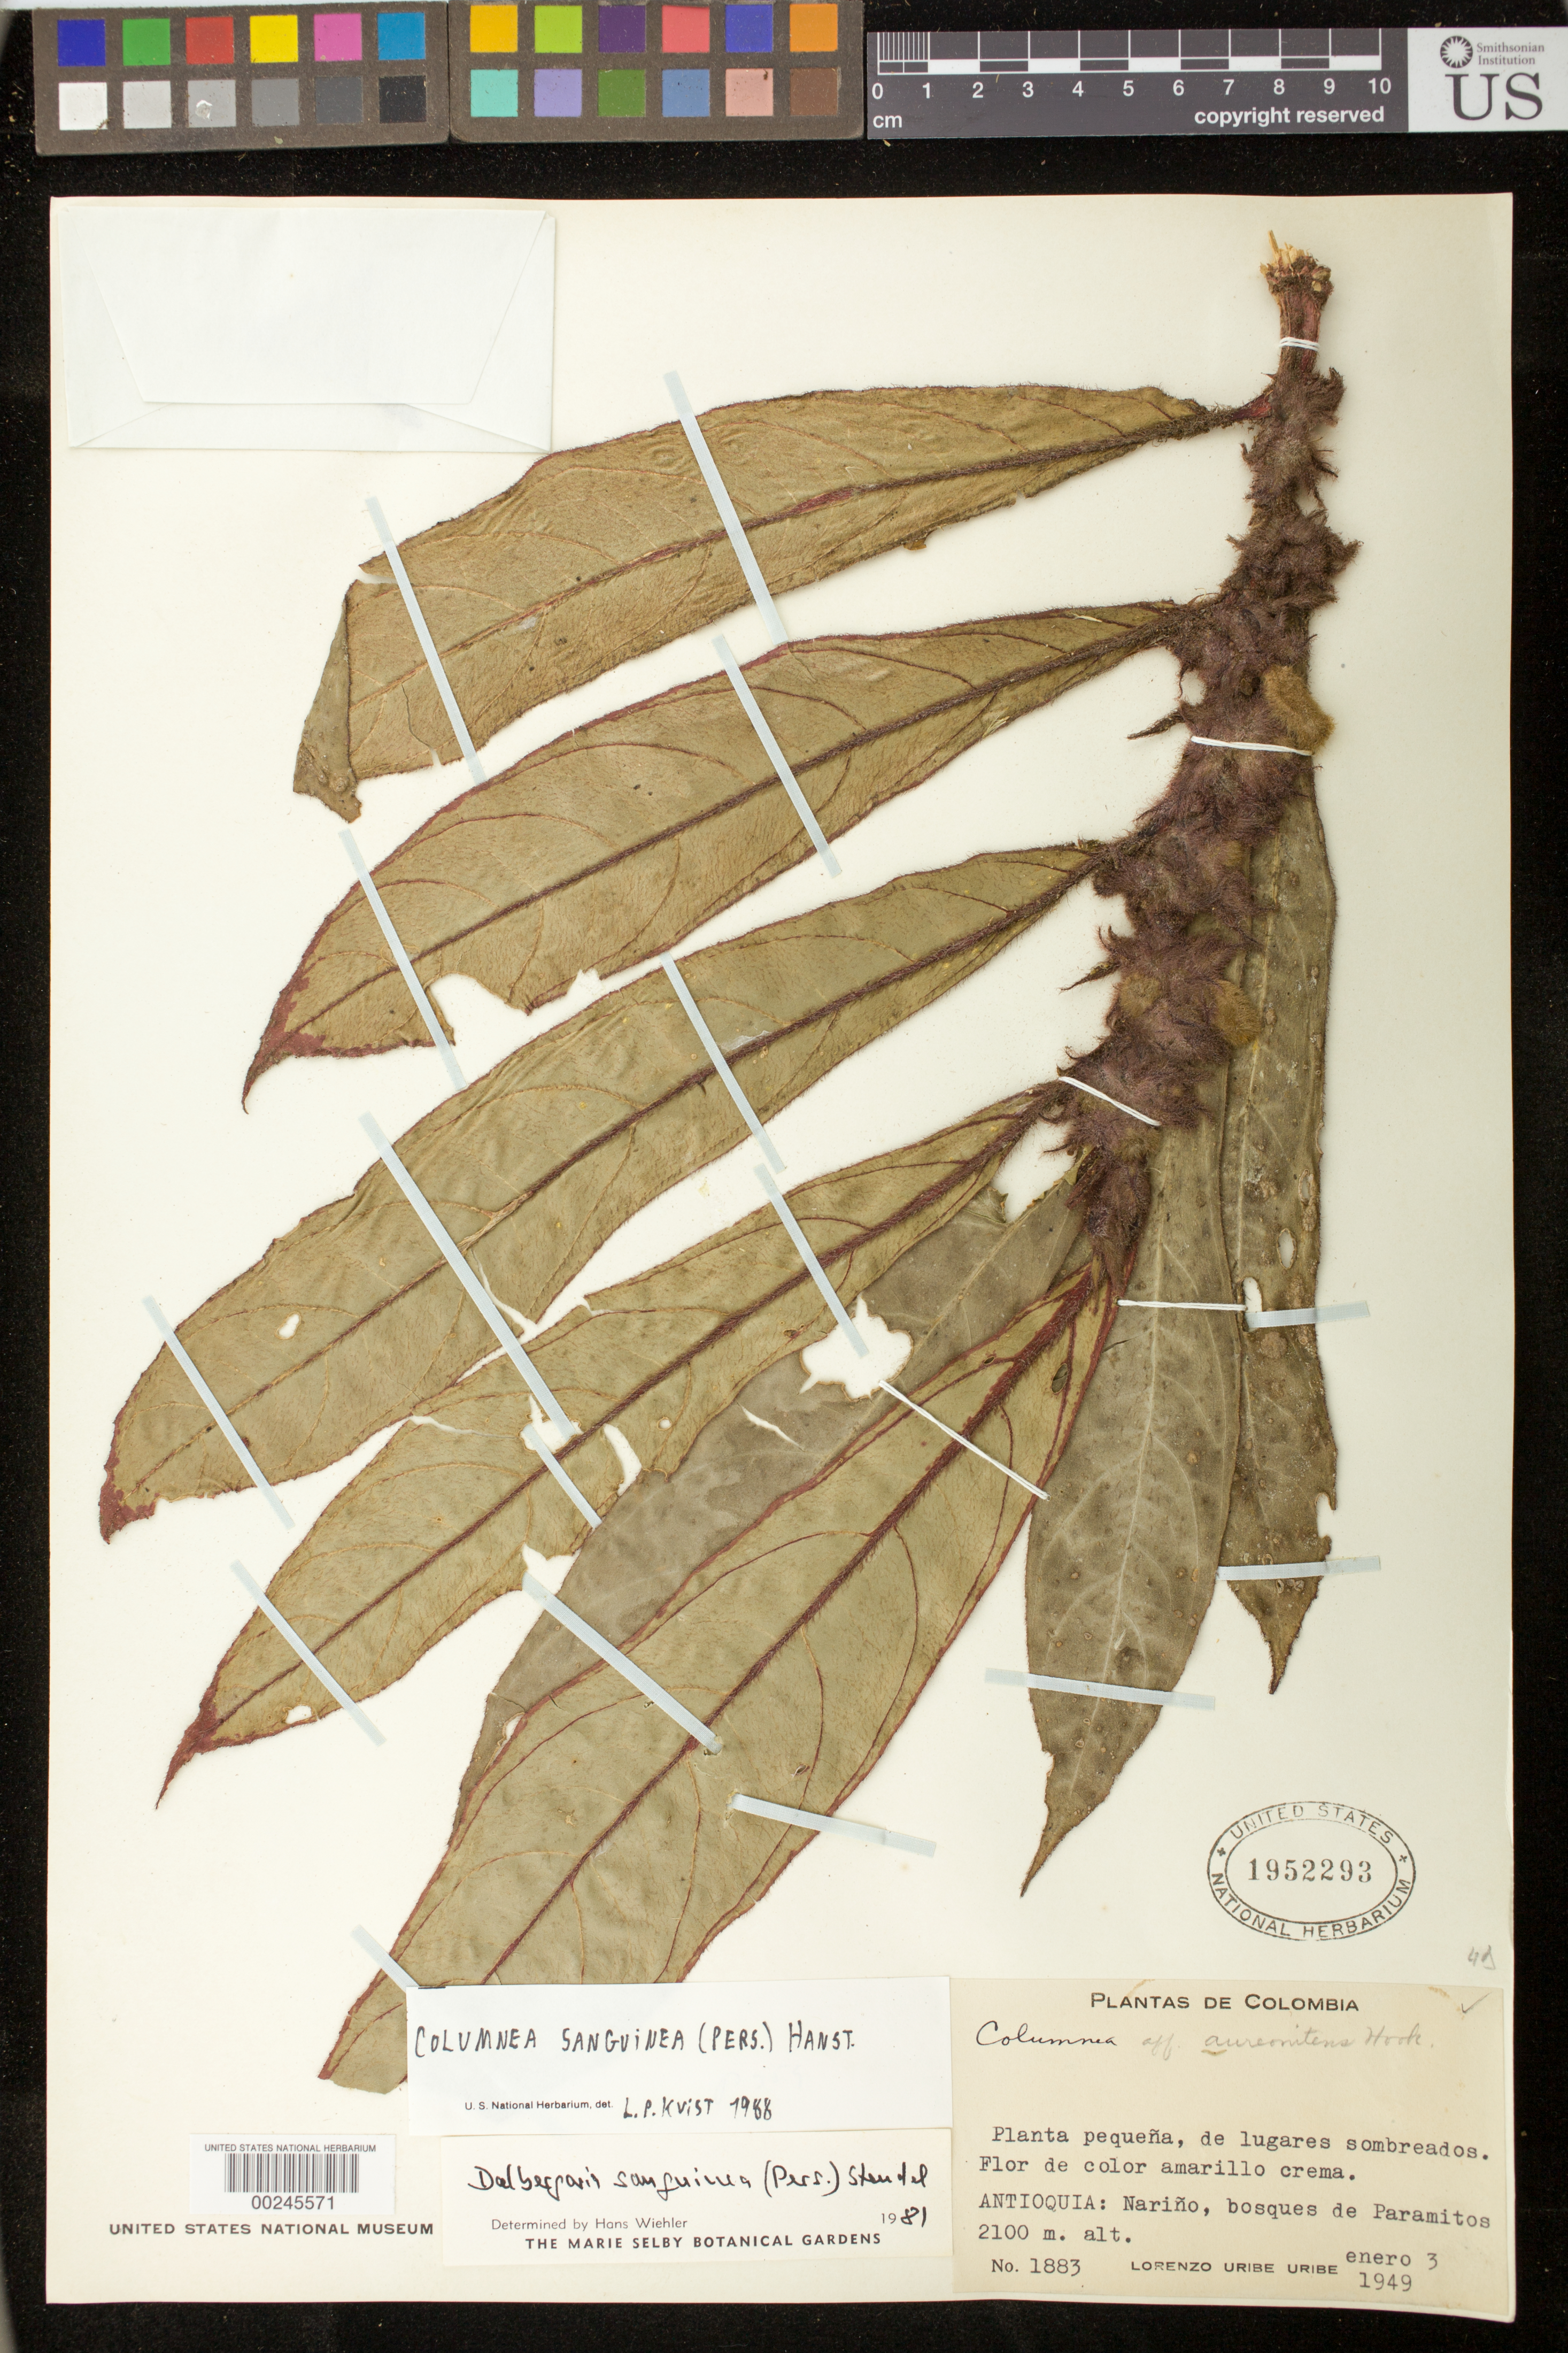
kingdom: Plantae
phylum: Tracheophyta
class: Magnoliopsida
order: Lamiales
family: Gesneriaceae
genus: Columnea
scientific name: Columnea sanguinea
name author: (Pers.) Hanst.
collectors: L. Uribe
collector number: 1883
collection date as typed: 03 Jan 1949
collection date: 1949-01-03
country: Colombia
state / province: Antioquia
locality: Narino, Paramitos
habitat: Forests; shady areas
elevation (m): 2100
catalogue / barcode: US 1952293